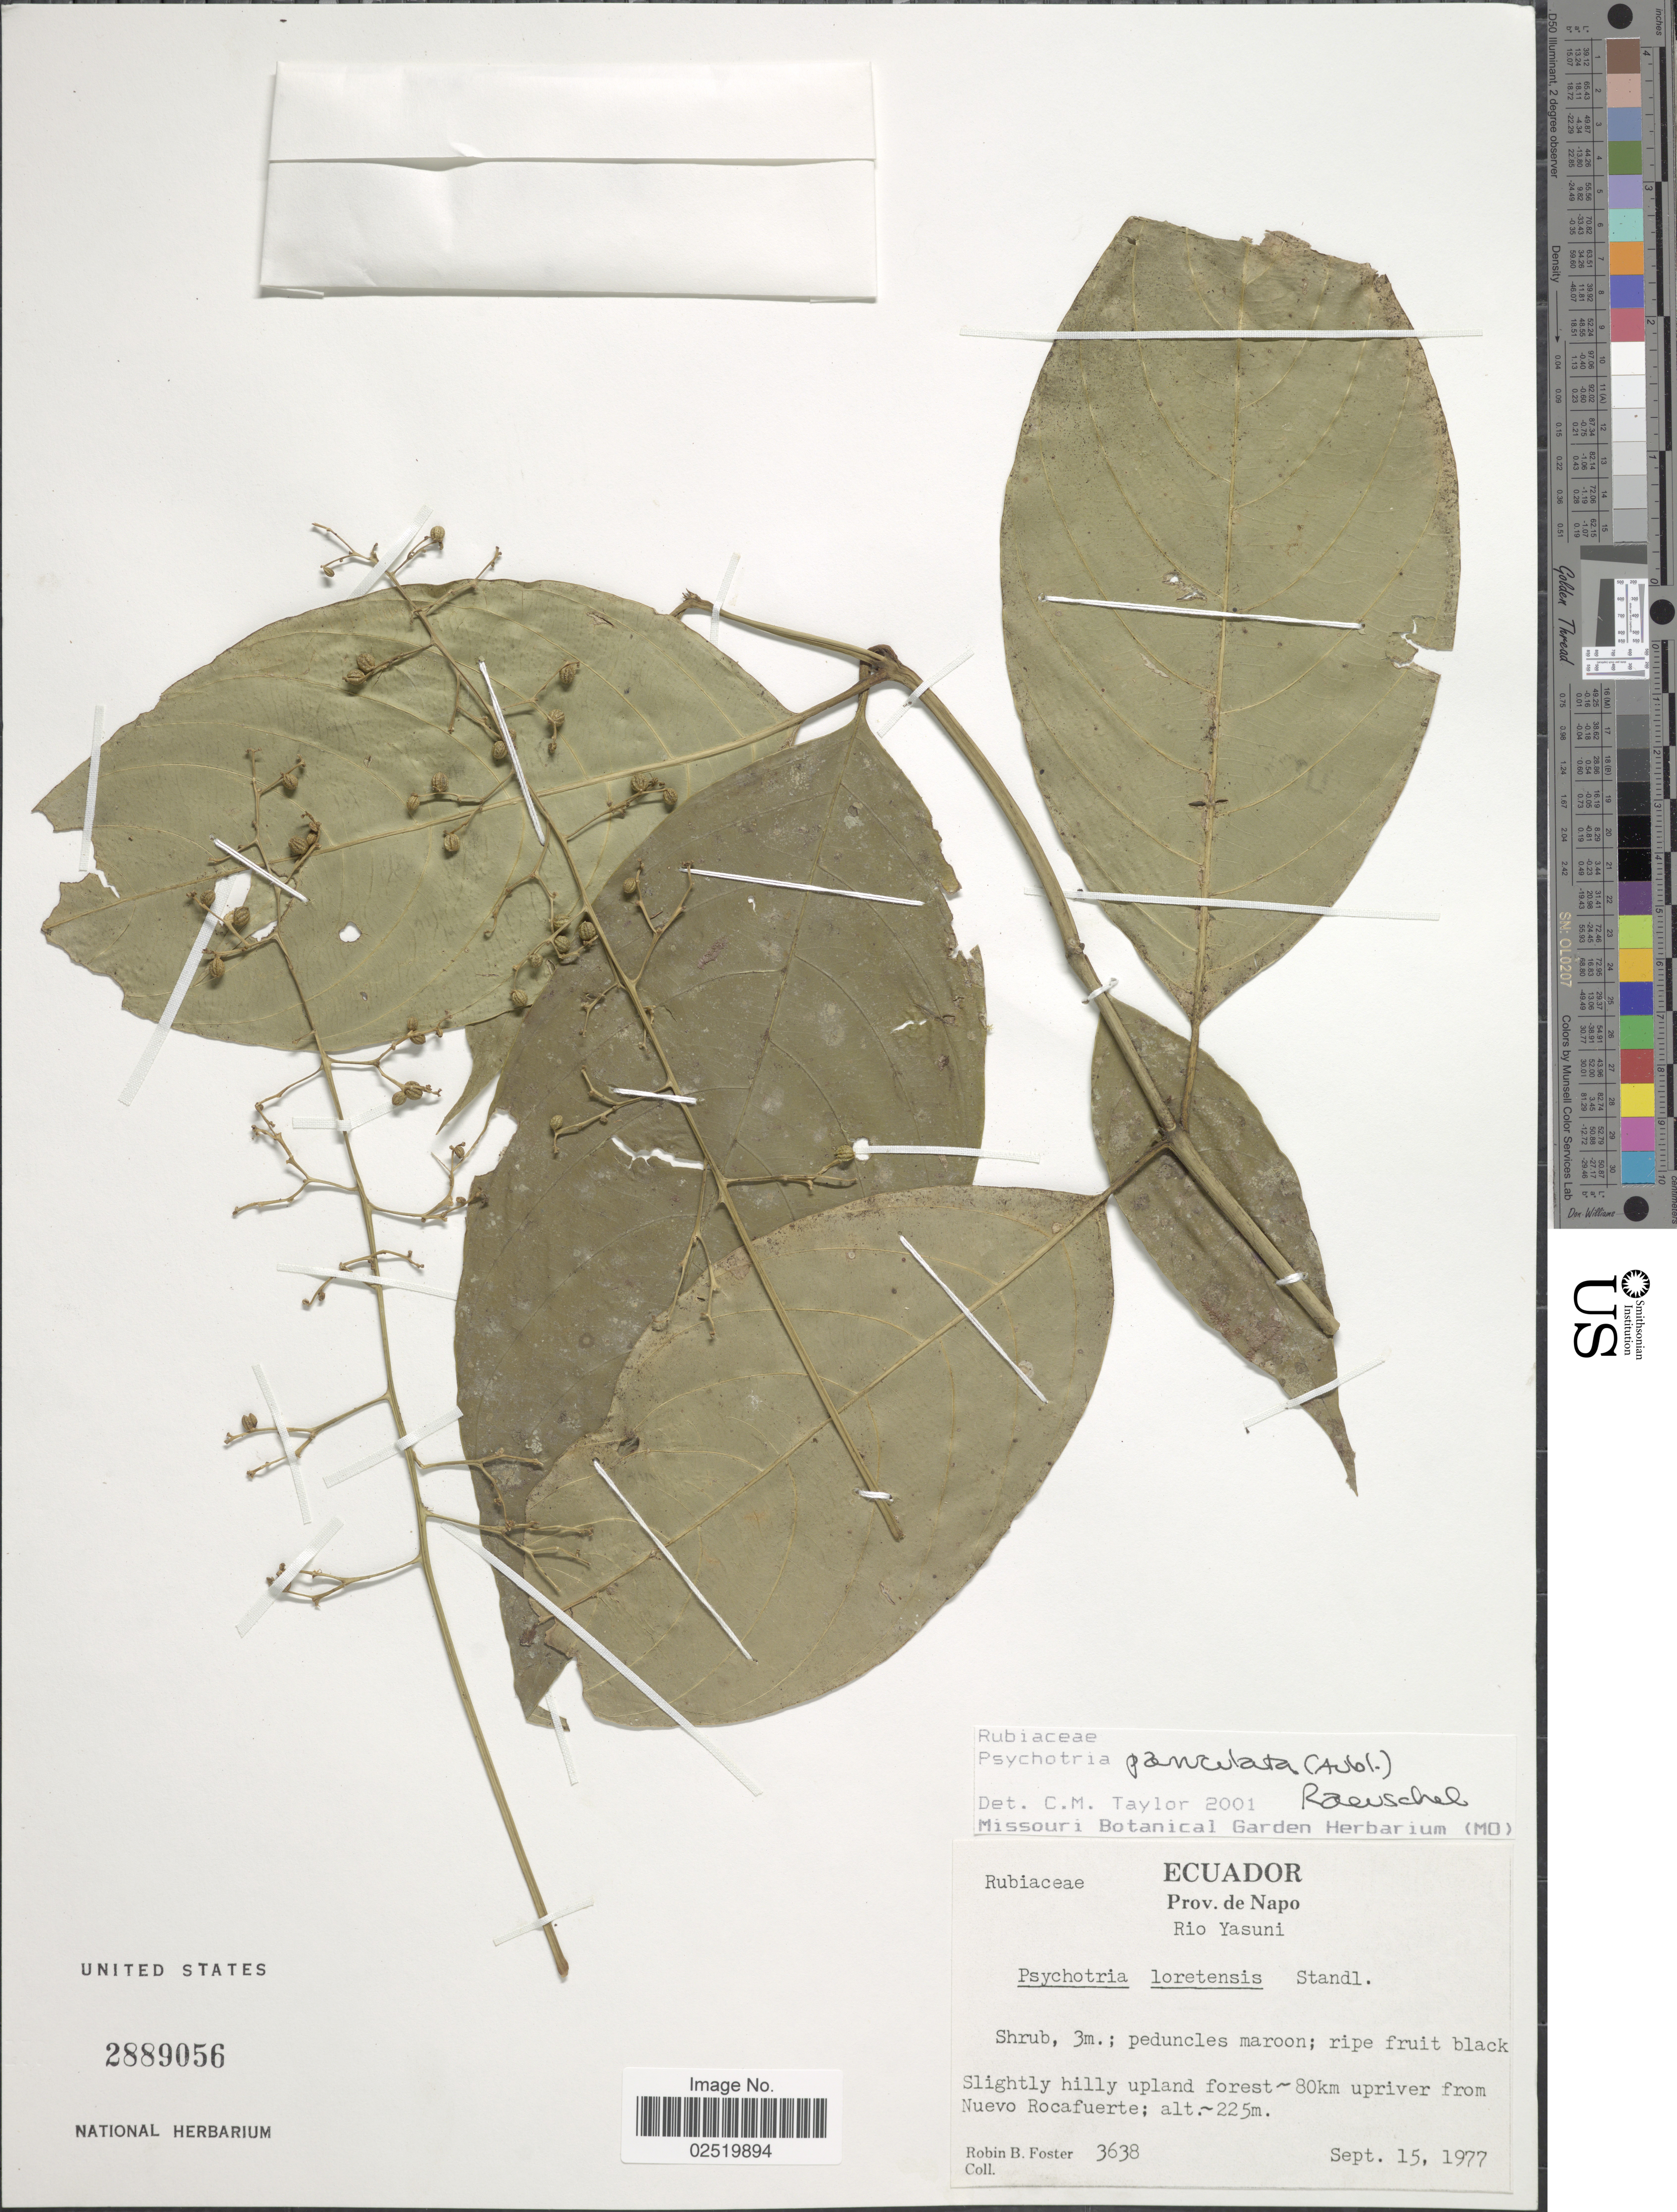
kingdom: Plantae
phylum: Tracheophyta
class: Magnoliopsida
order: Gentianales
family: Rubiaceae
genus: Palicourea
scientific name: Palicourea ayangannensis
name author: (Steyerm.) Delprete & J.H. Kirkbr.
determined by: Kirkbride, J. H., Jr.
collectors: R. B. Foster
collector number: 3638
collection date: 1977-09-15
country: Ecuador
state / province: Napo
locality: Rio Yasuni. 80km upriver from Nuevo Rocafuerte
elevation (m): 225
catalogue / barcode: US 2889056